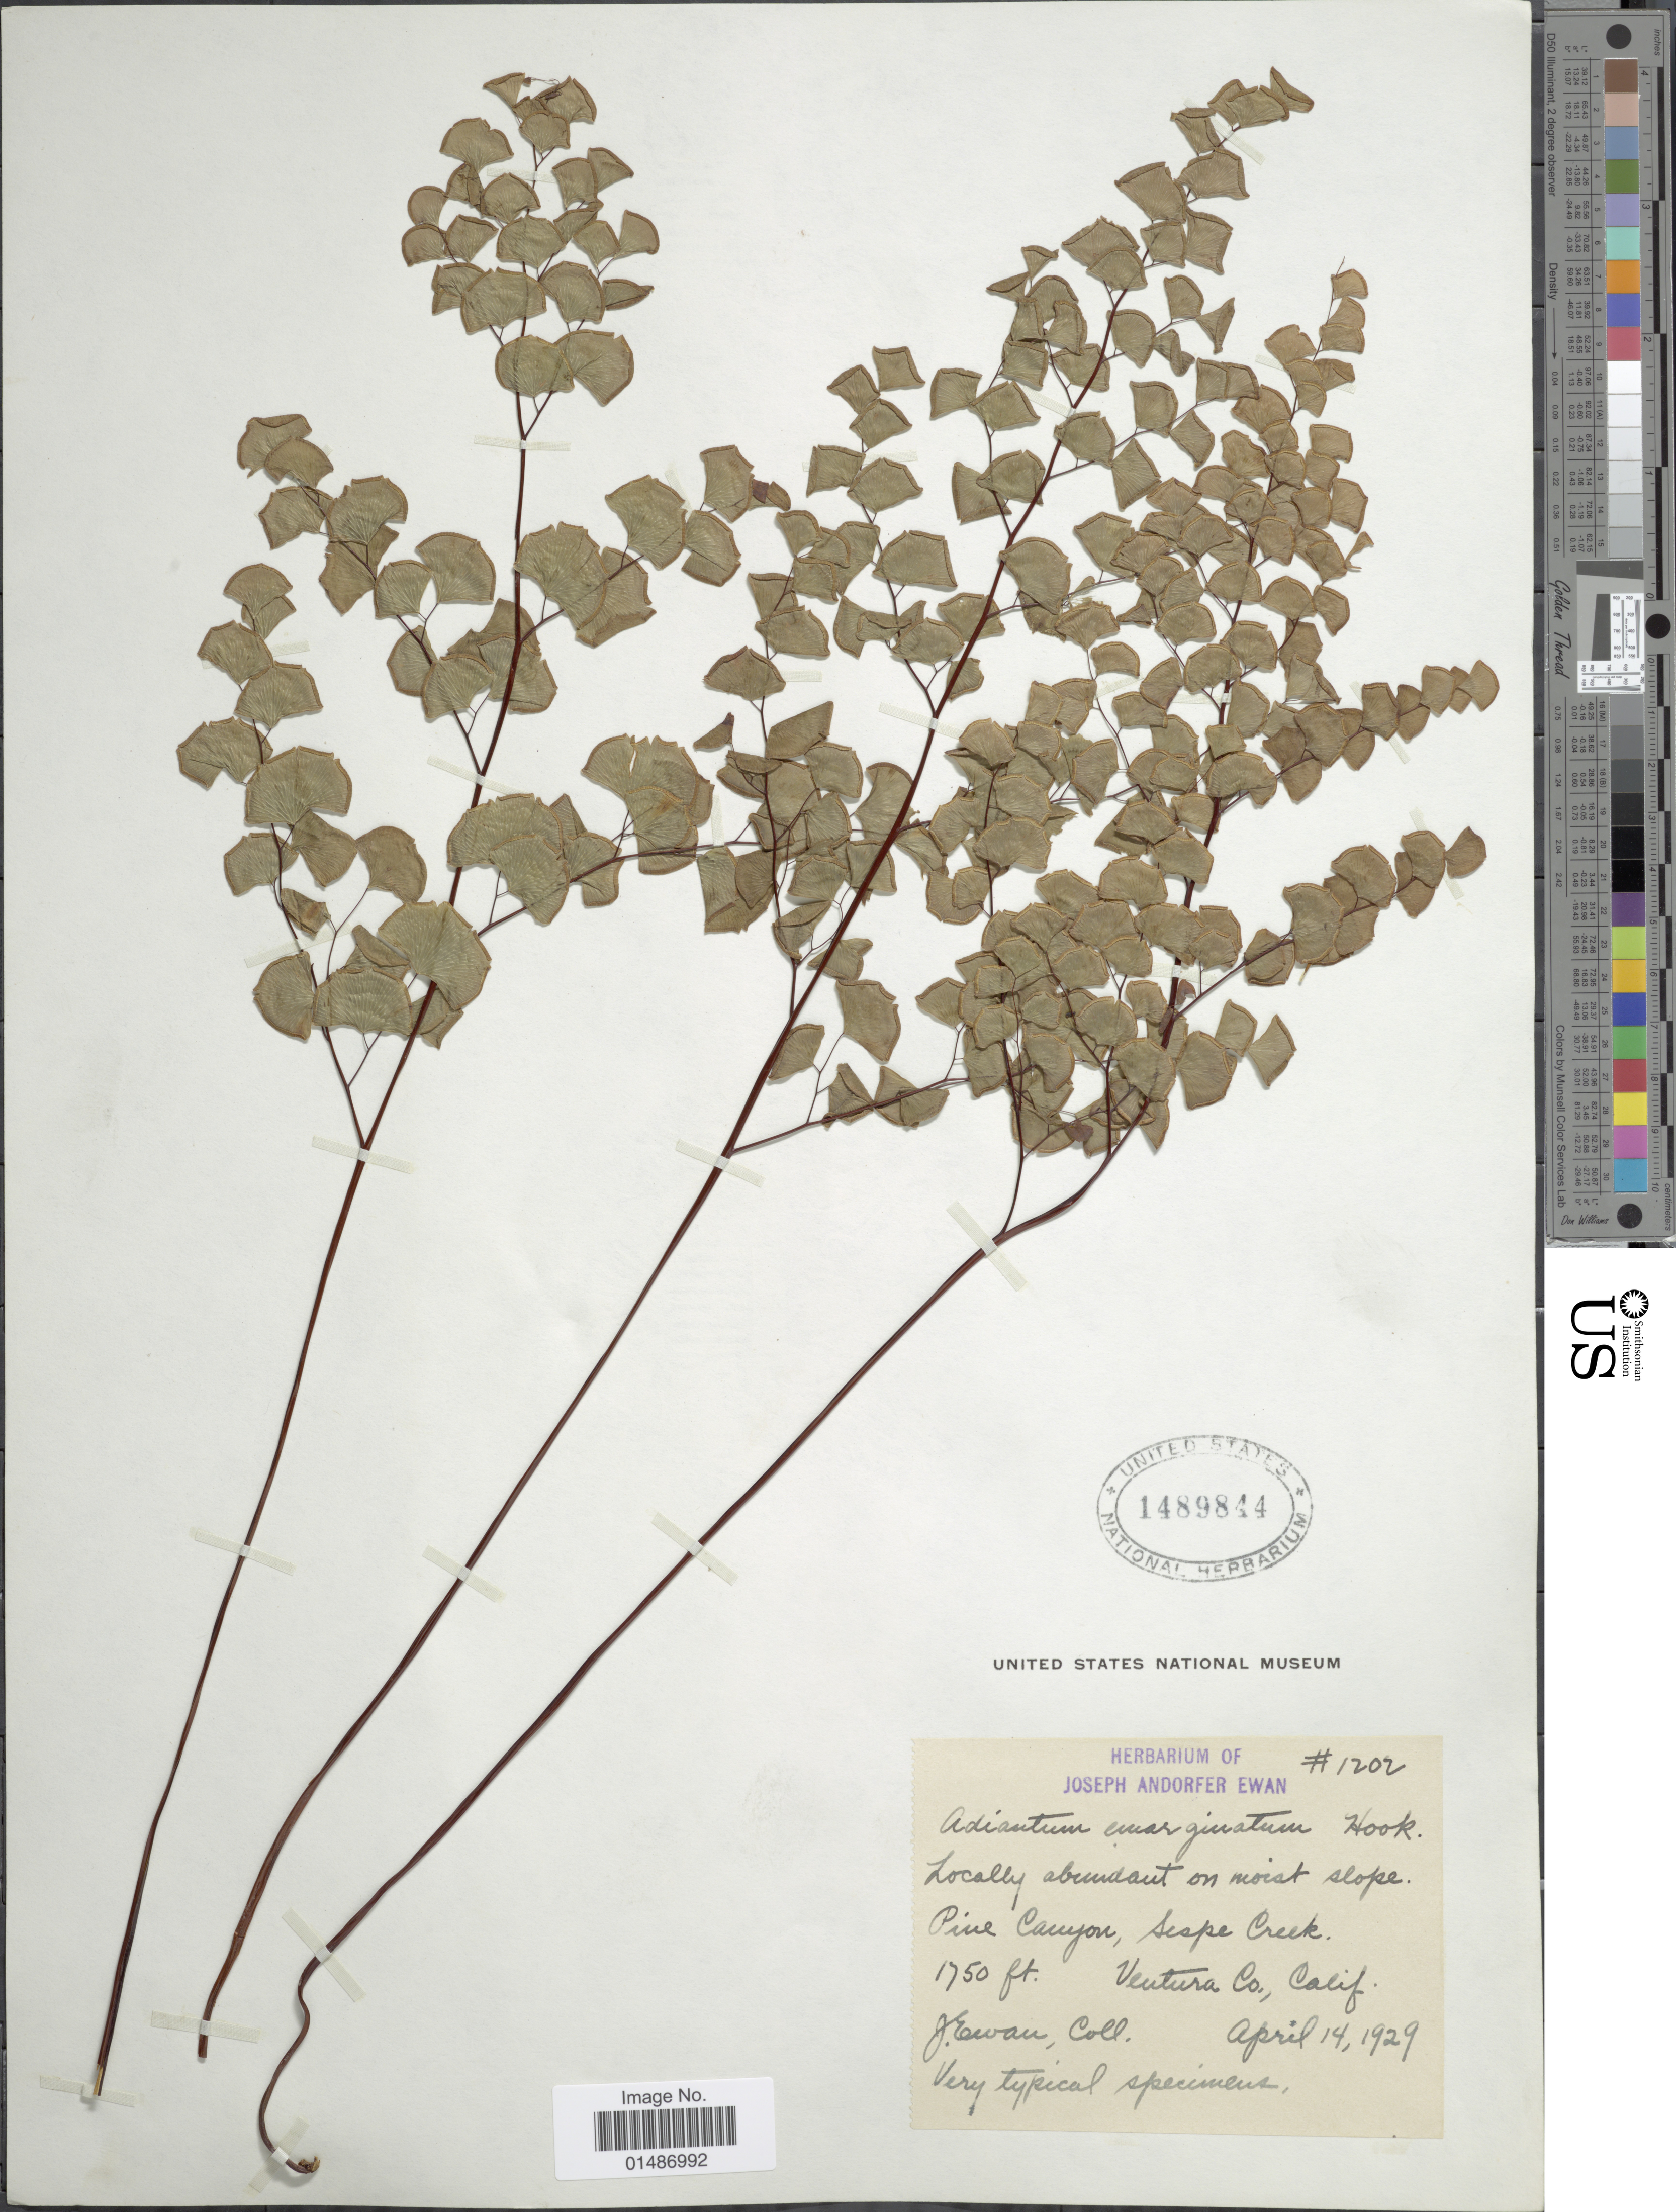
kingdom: Plantae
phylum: Tracheophyta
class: Polypodiopsida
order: Polypodiales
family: Pteridaceae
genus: Adiantum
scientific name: Adiantum jordanii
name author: C.H. Mull.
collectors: J. A. Ewan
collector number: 1202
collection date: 1929-04-14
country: United States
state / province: California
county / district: Ventura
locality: Pine Canyon, Sespe Creek, Ventura Co.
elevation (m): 533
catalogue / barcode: US 1489844